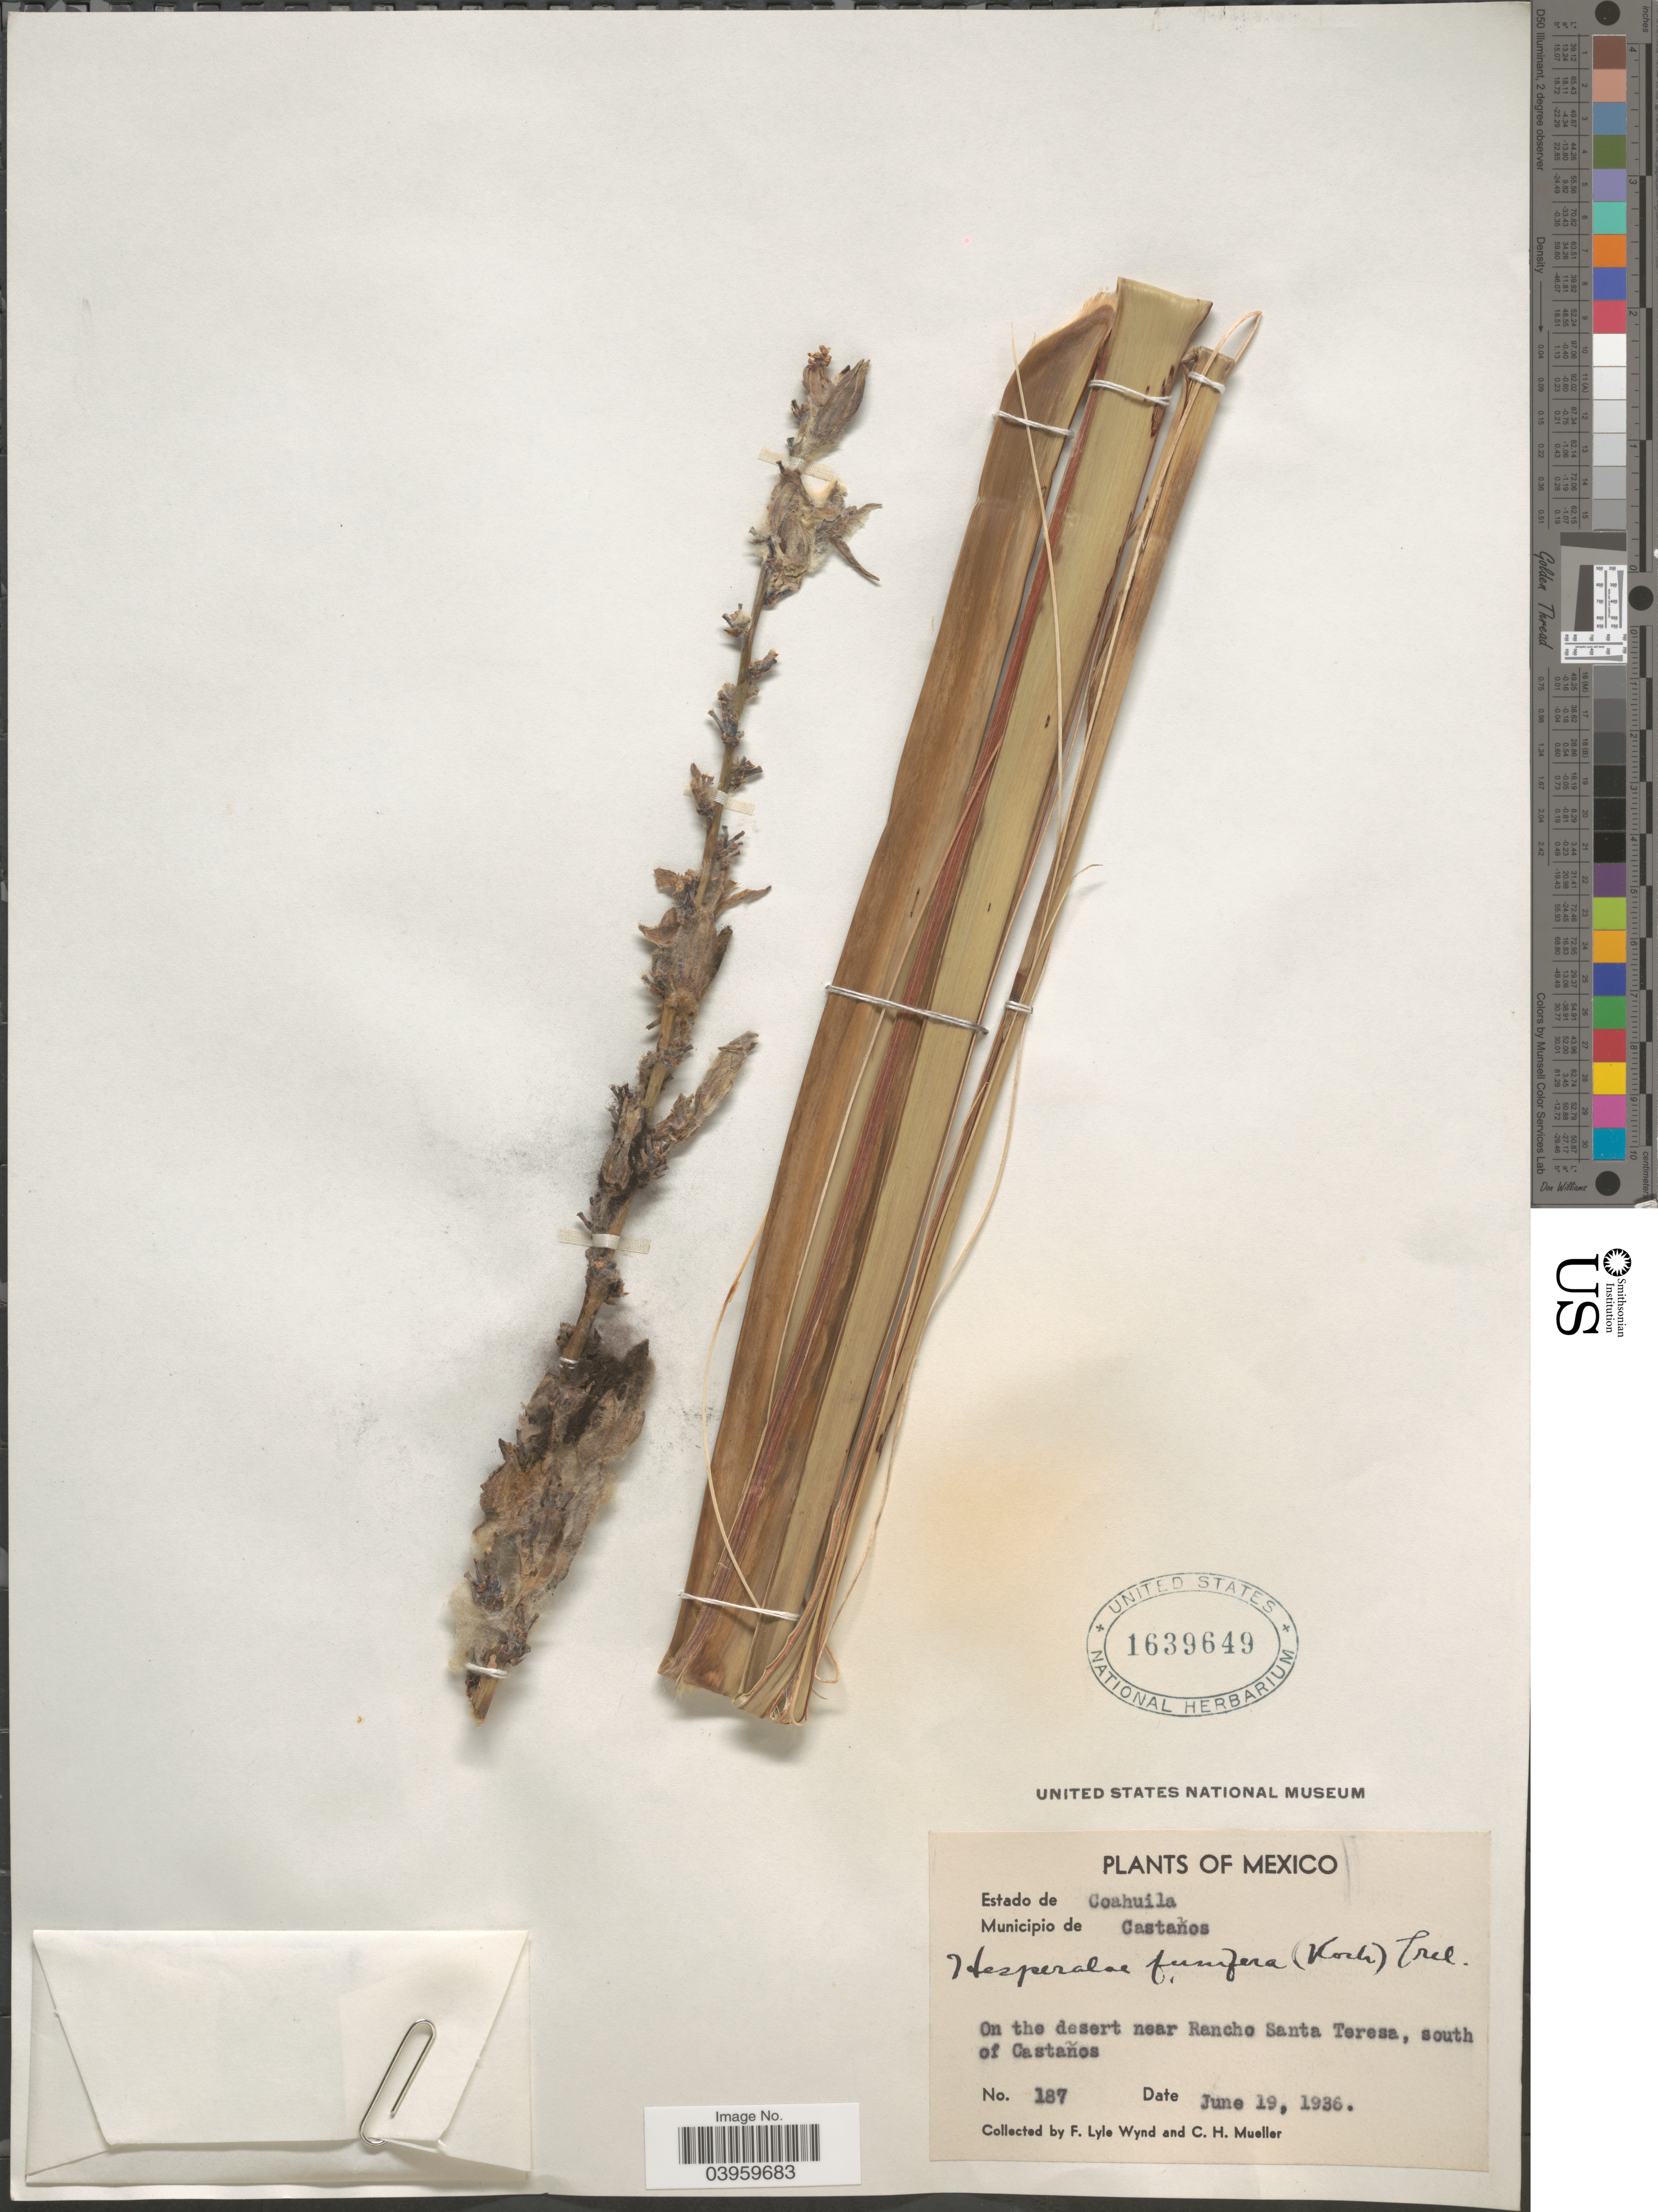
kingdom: Plantae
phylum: Tracheophyta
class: Liliopsida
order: Asparagales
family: Asparagaceae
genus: Hesperaloe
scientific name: Hesperaloe funifera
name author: (K. Koch) Trel.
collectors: F. L. Wynd & C. H. Mueller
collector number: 187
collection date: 1936-06-19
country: Mexico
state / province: Coahuila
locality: Municipio de Castaños. On the desert near Rancho Santa Teresa, south of Castaños.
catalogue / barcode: US 1639649